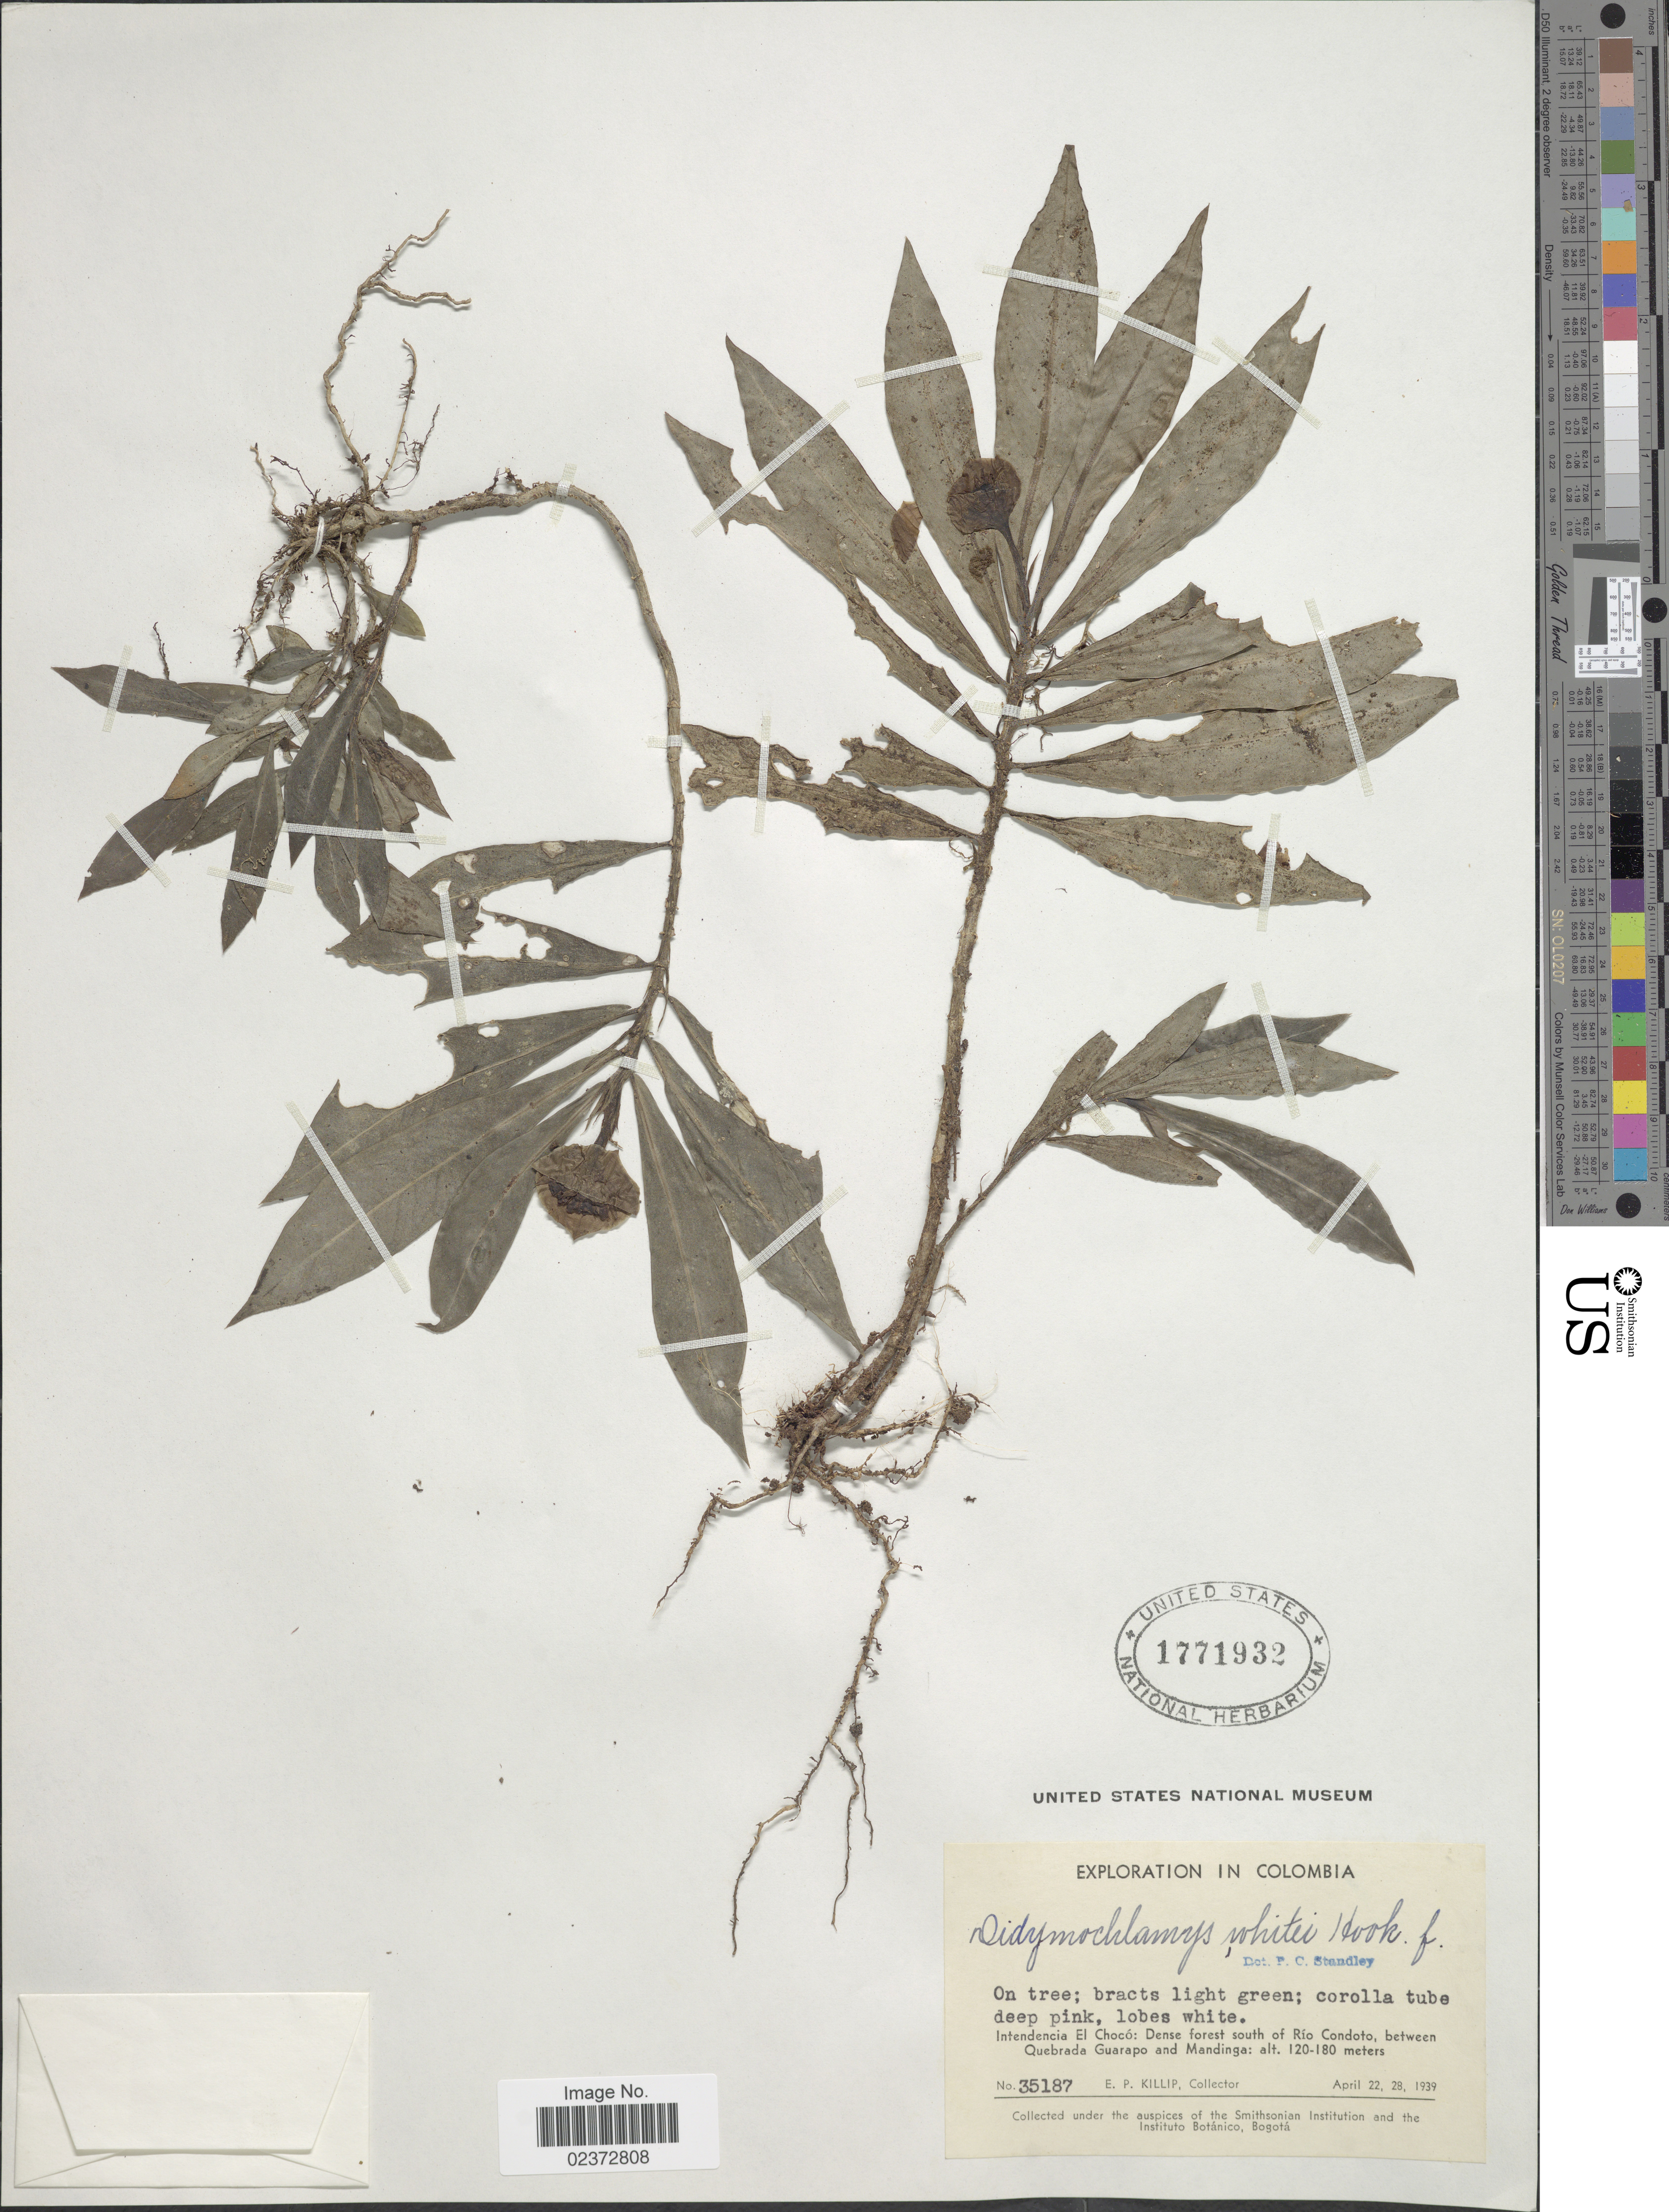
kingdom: Plantae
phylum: Tracheophyta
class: Magnoliopsida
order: Gentianales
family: Rubiaceae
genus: Didymochlamys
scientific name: Didymochlamys whitei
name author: Hook. f.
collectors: E. P. Killip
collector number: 35187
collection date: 1939-04-22/1939-04-28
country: Colombia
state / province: Chocó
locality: Intendencia El Chocó: Dense forest south of Río Condoto, between Quebrada Guarapo and Mandinga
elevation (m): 120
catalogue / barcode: US 1771932